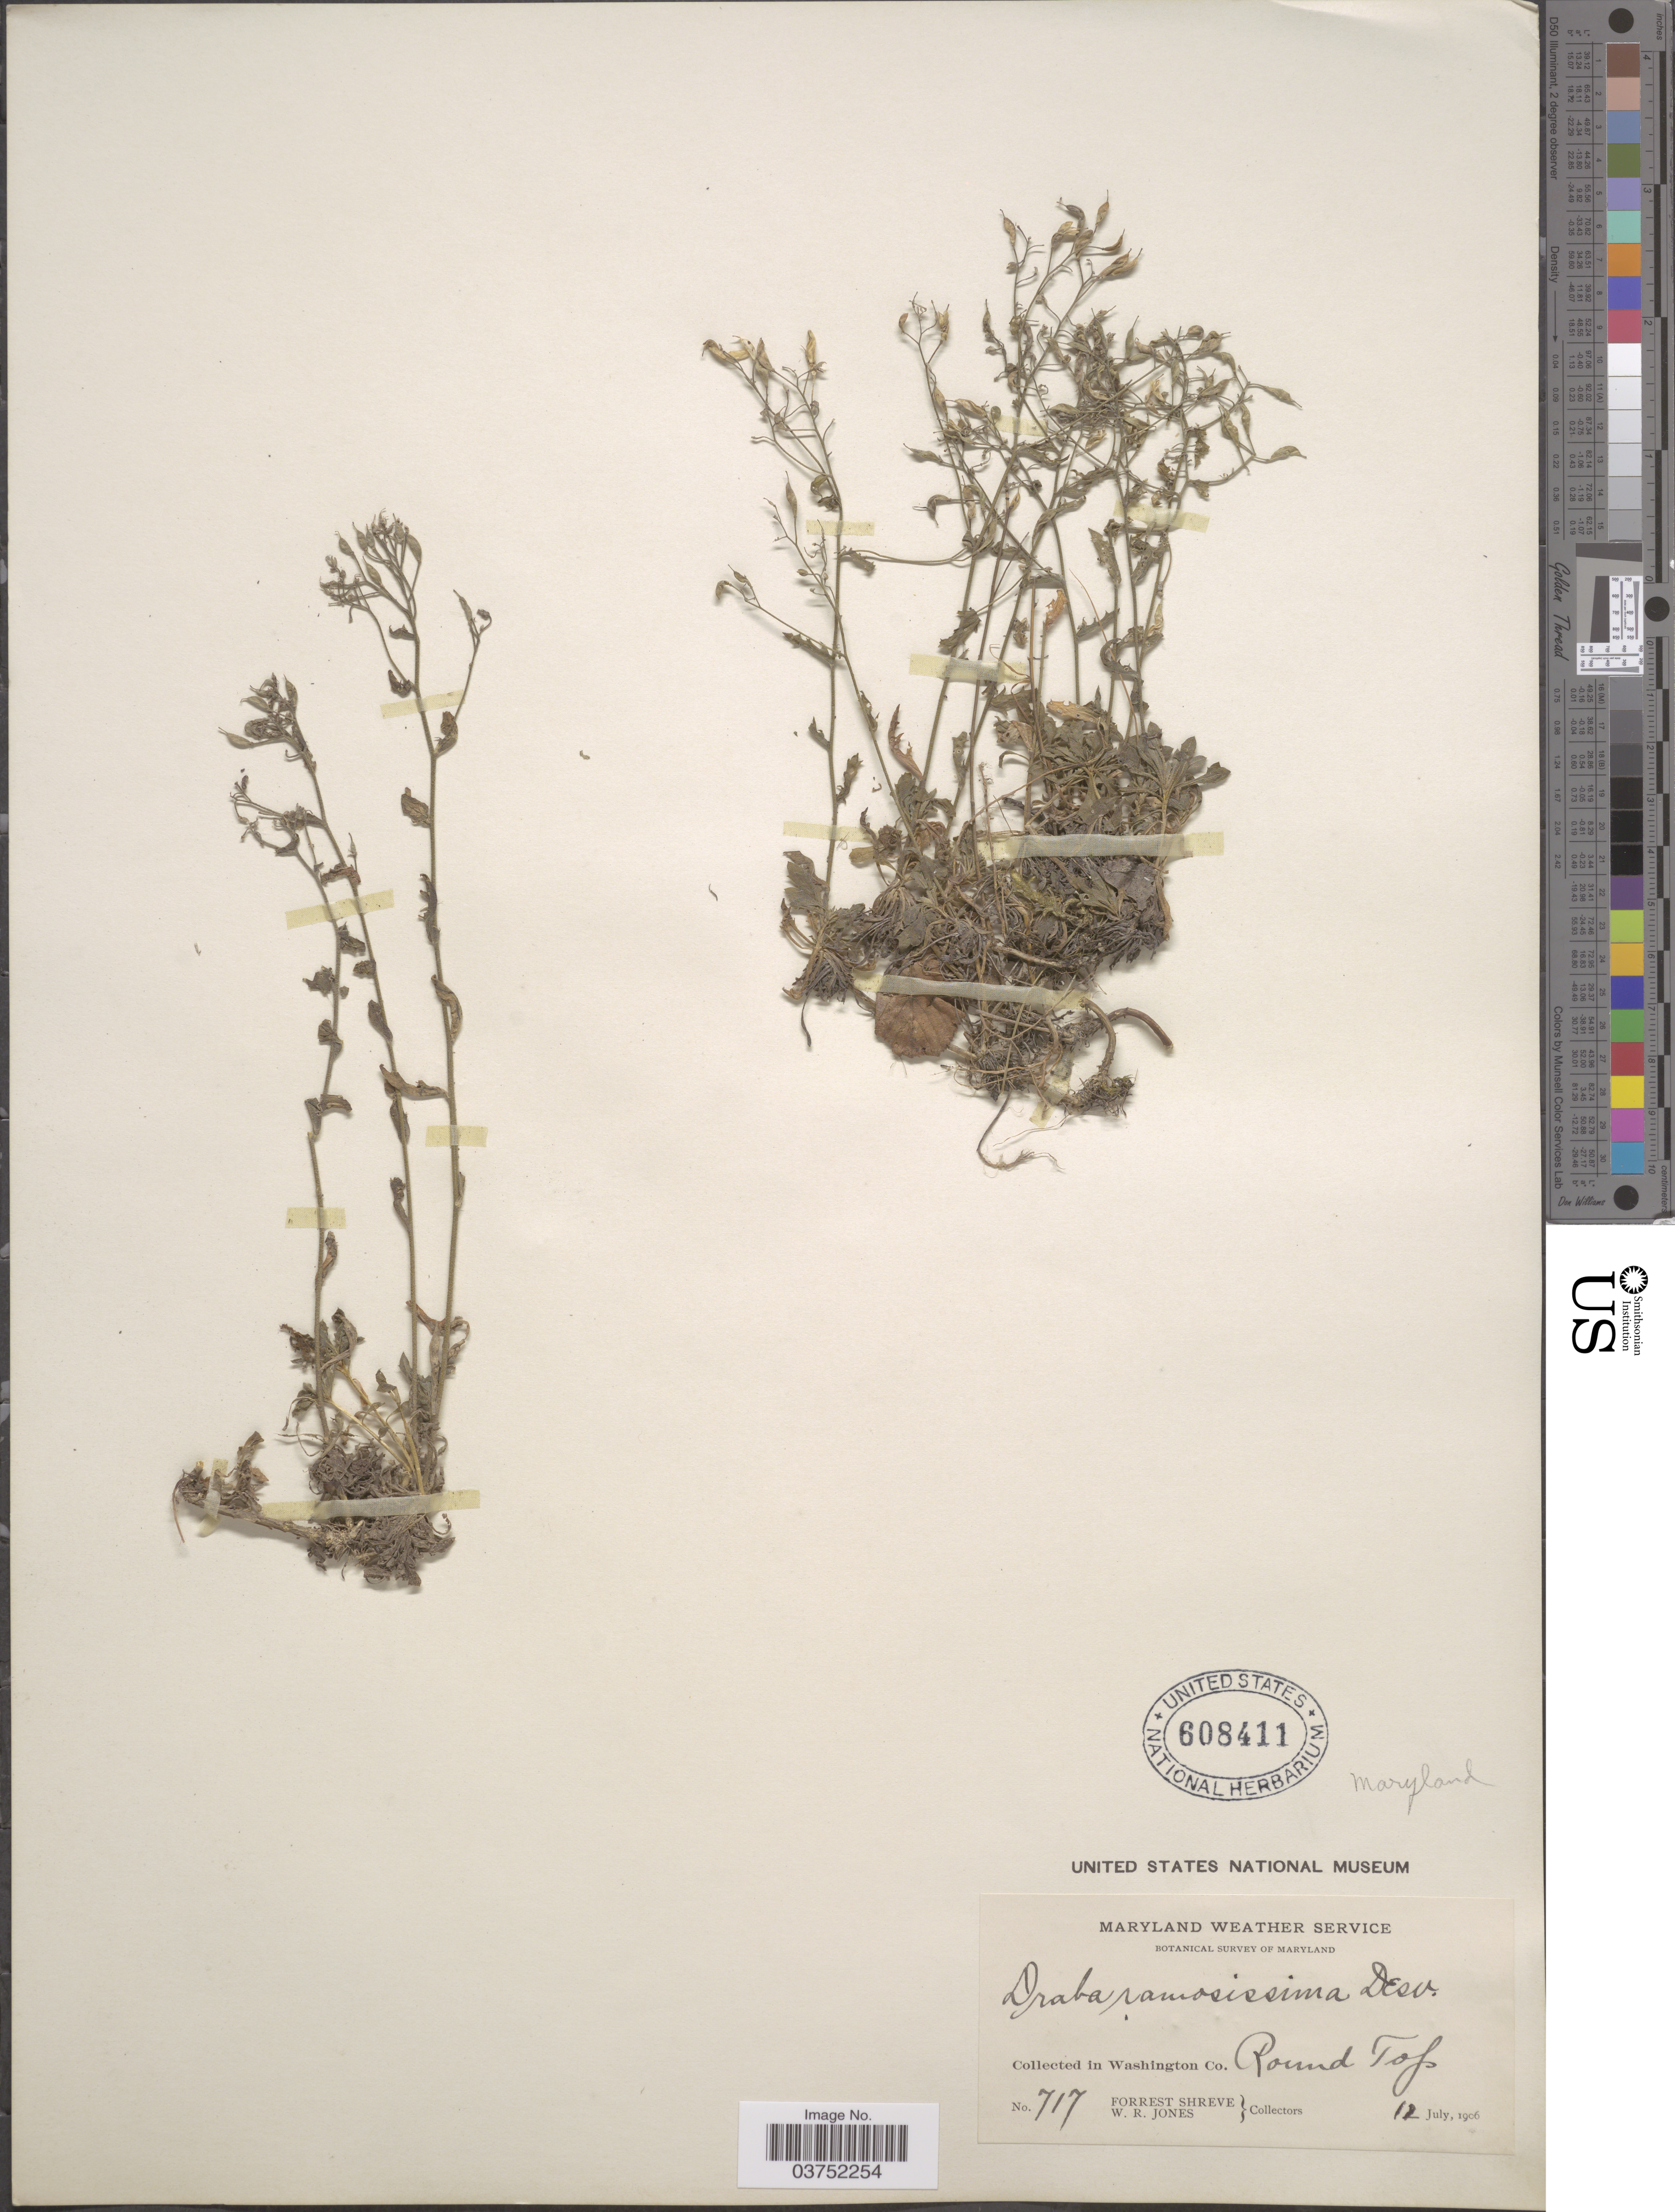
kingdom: Plantae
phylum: Tracheophyta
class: Magnoliopsida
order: Brassicales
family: Brassicaceae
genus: Draba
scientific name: Draba ramosissima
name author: Desv.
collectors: F. Shreve & W. R. Jones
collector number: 717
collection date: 1906-07-12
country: United States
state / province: Maryland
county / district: Washington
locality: Washington Co. Round Tof.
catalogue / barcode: US 608411